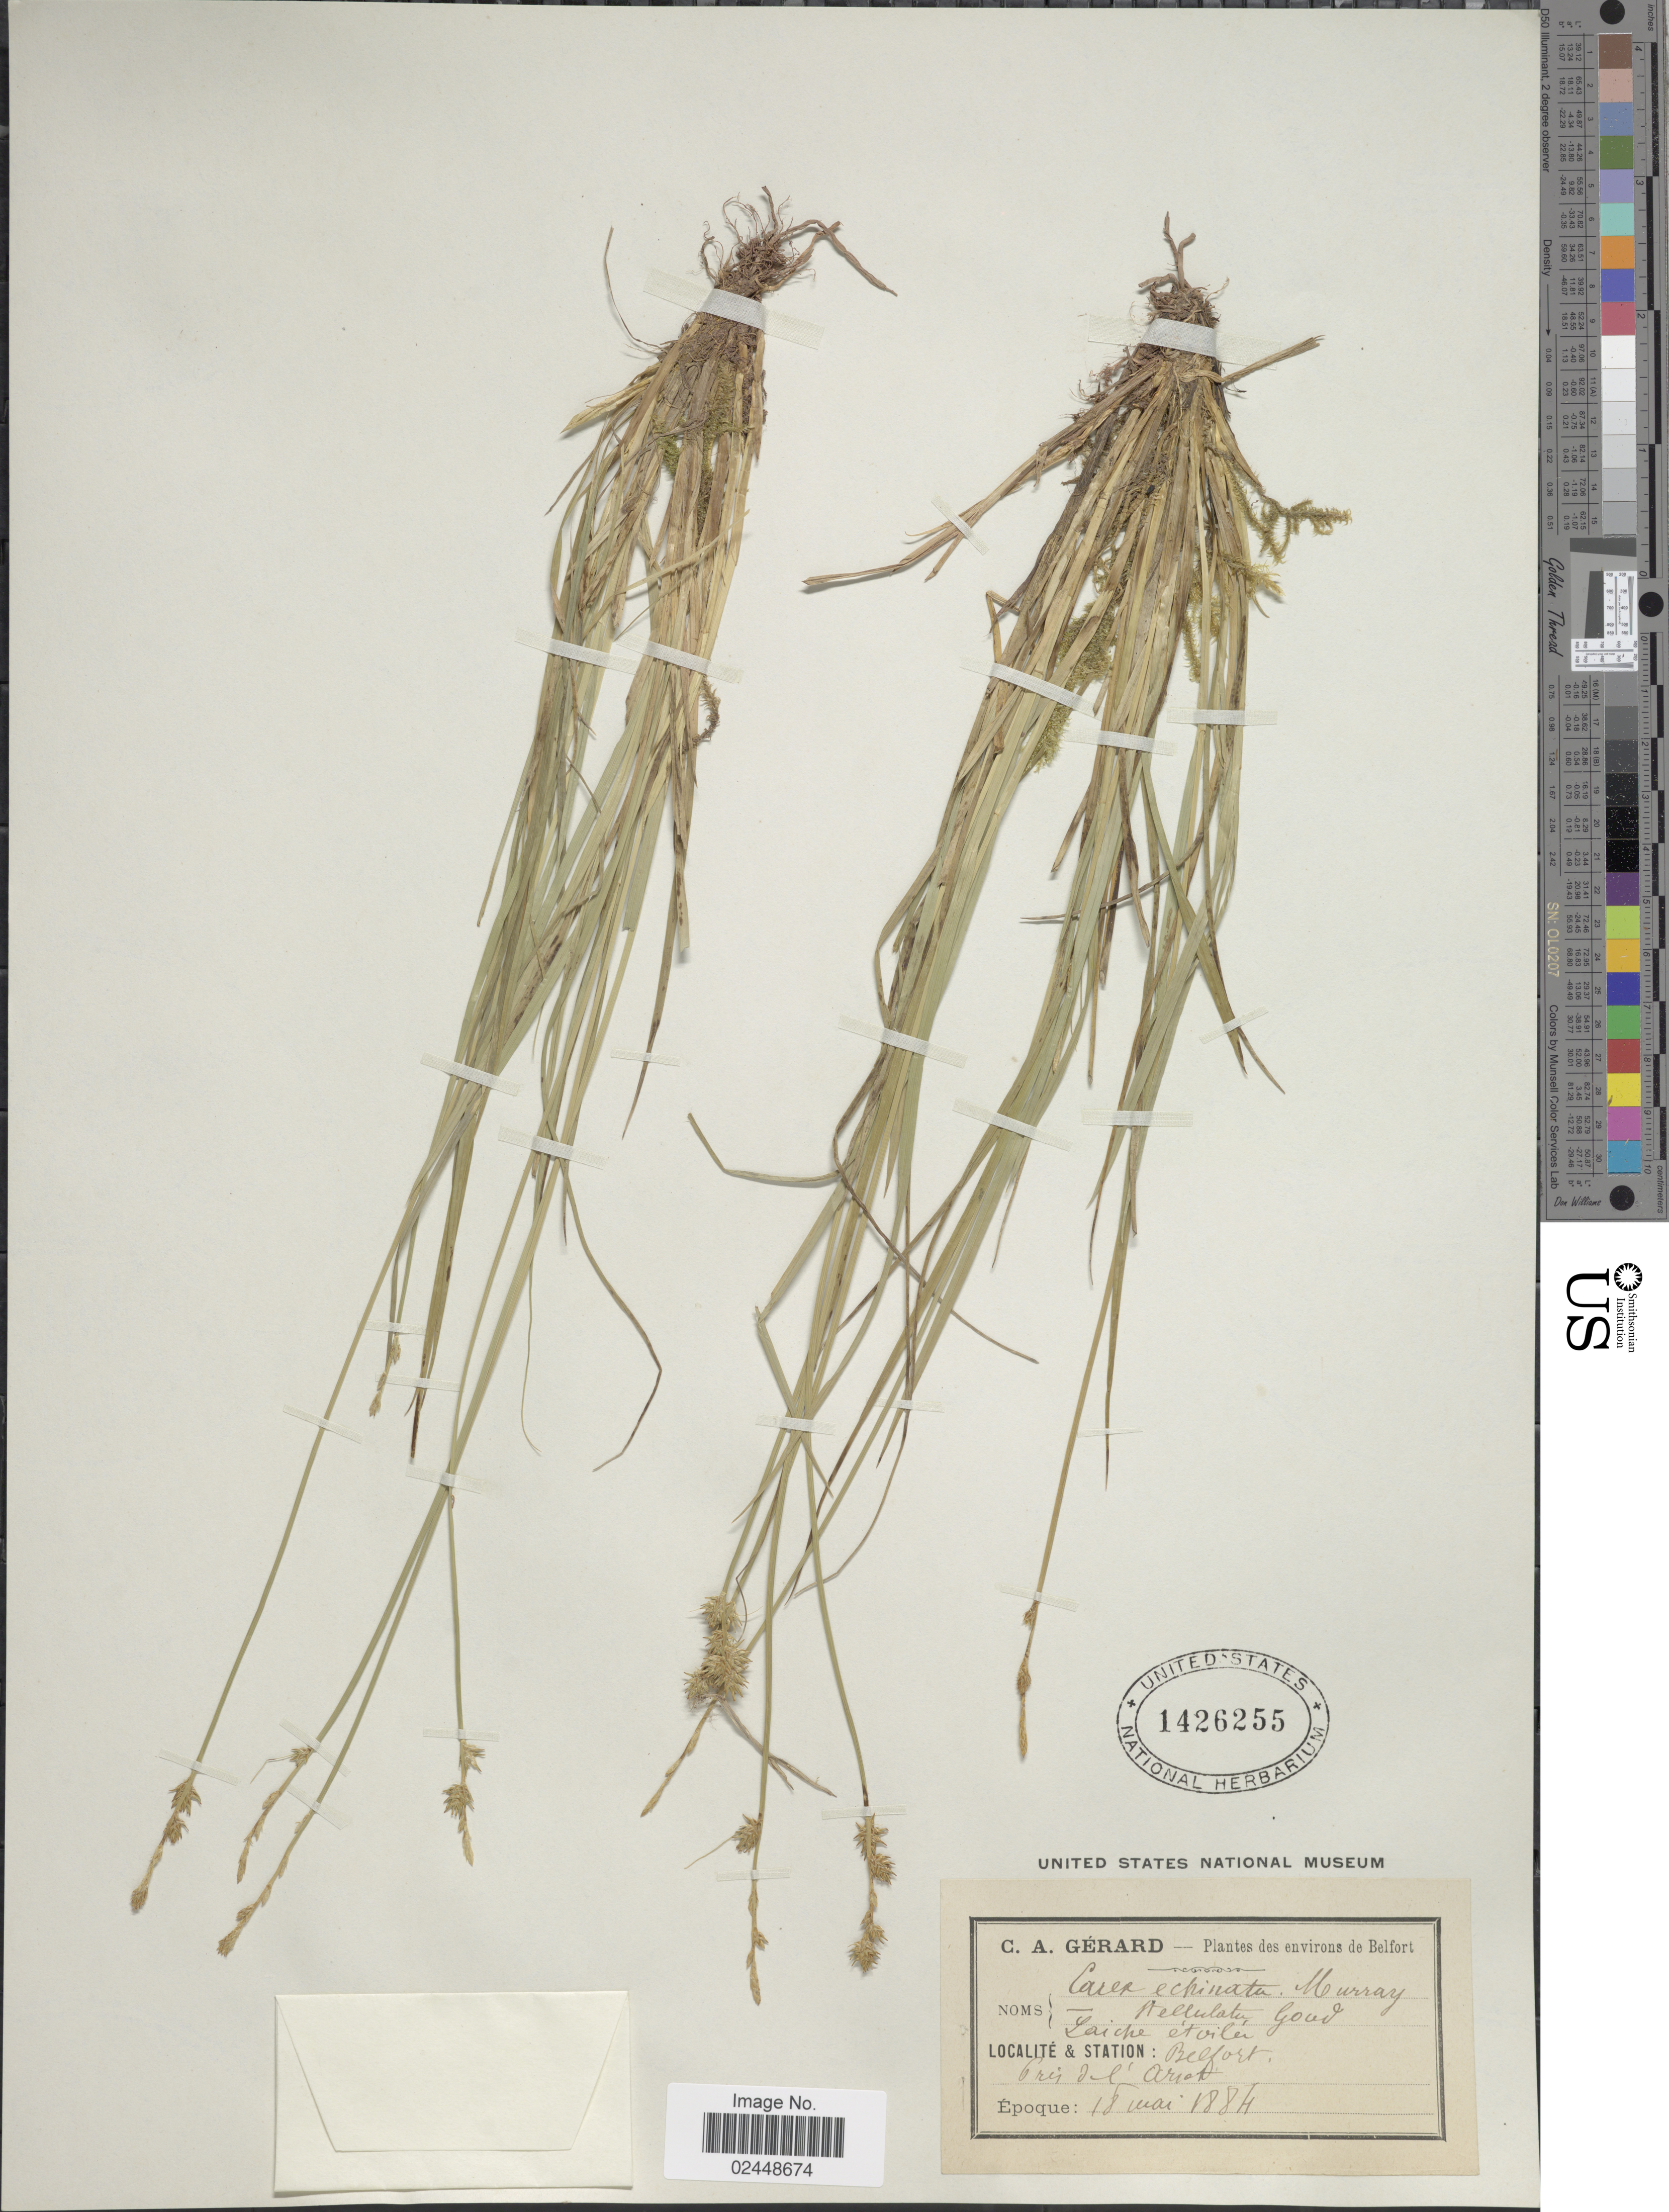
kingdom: Plantae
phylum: Tracheophyta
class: Liliopsida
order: Poales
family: Cyperaceae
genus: Carex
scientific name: Carex echinata subsp. echinata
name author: Murray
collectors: C. Gerard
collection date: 1884-05-18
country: France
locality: Des environs de Belfort. Pres d l'Arriat [interpreted]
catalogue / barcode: US 1426255